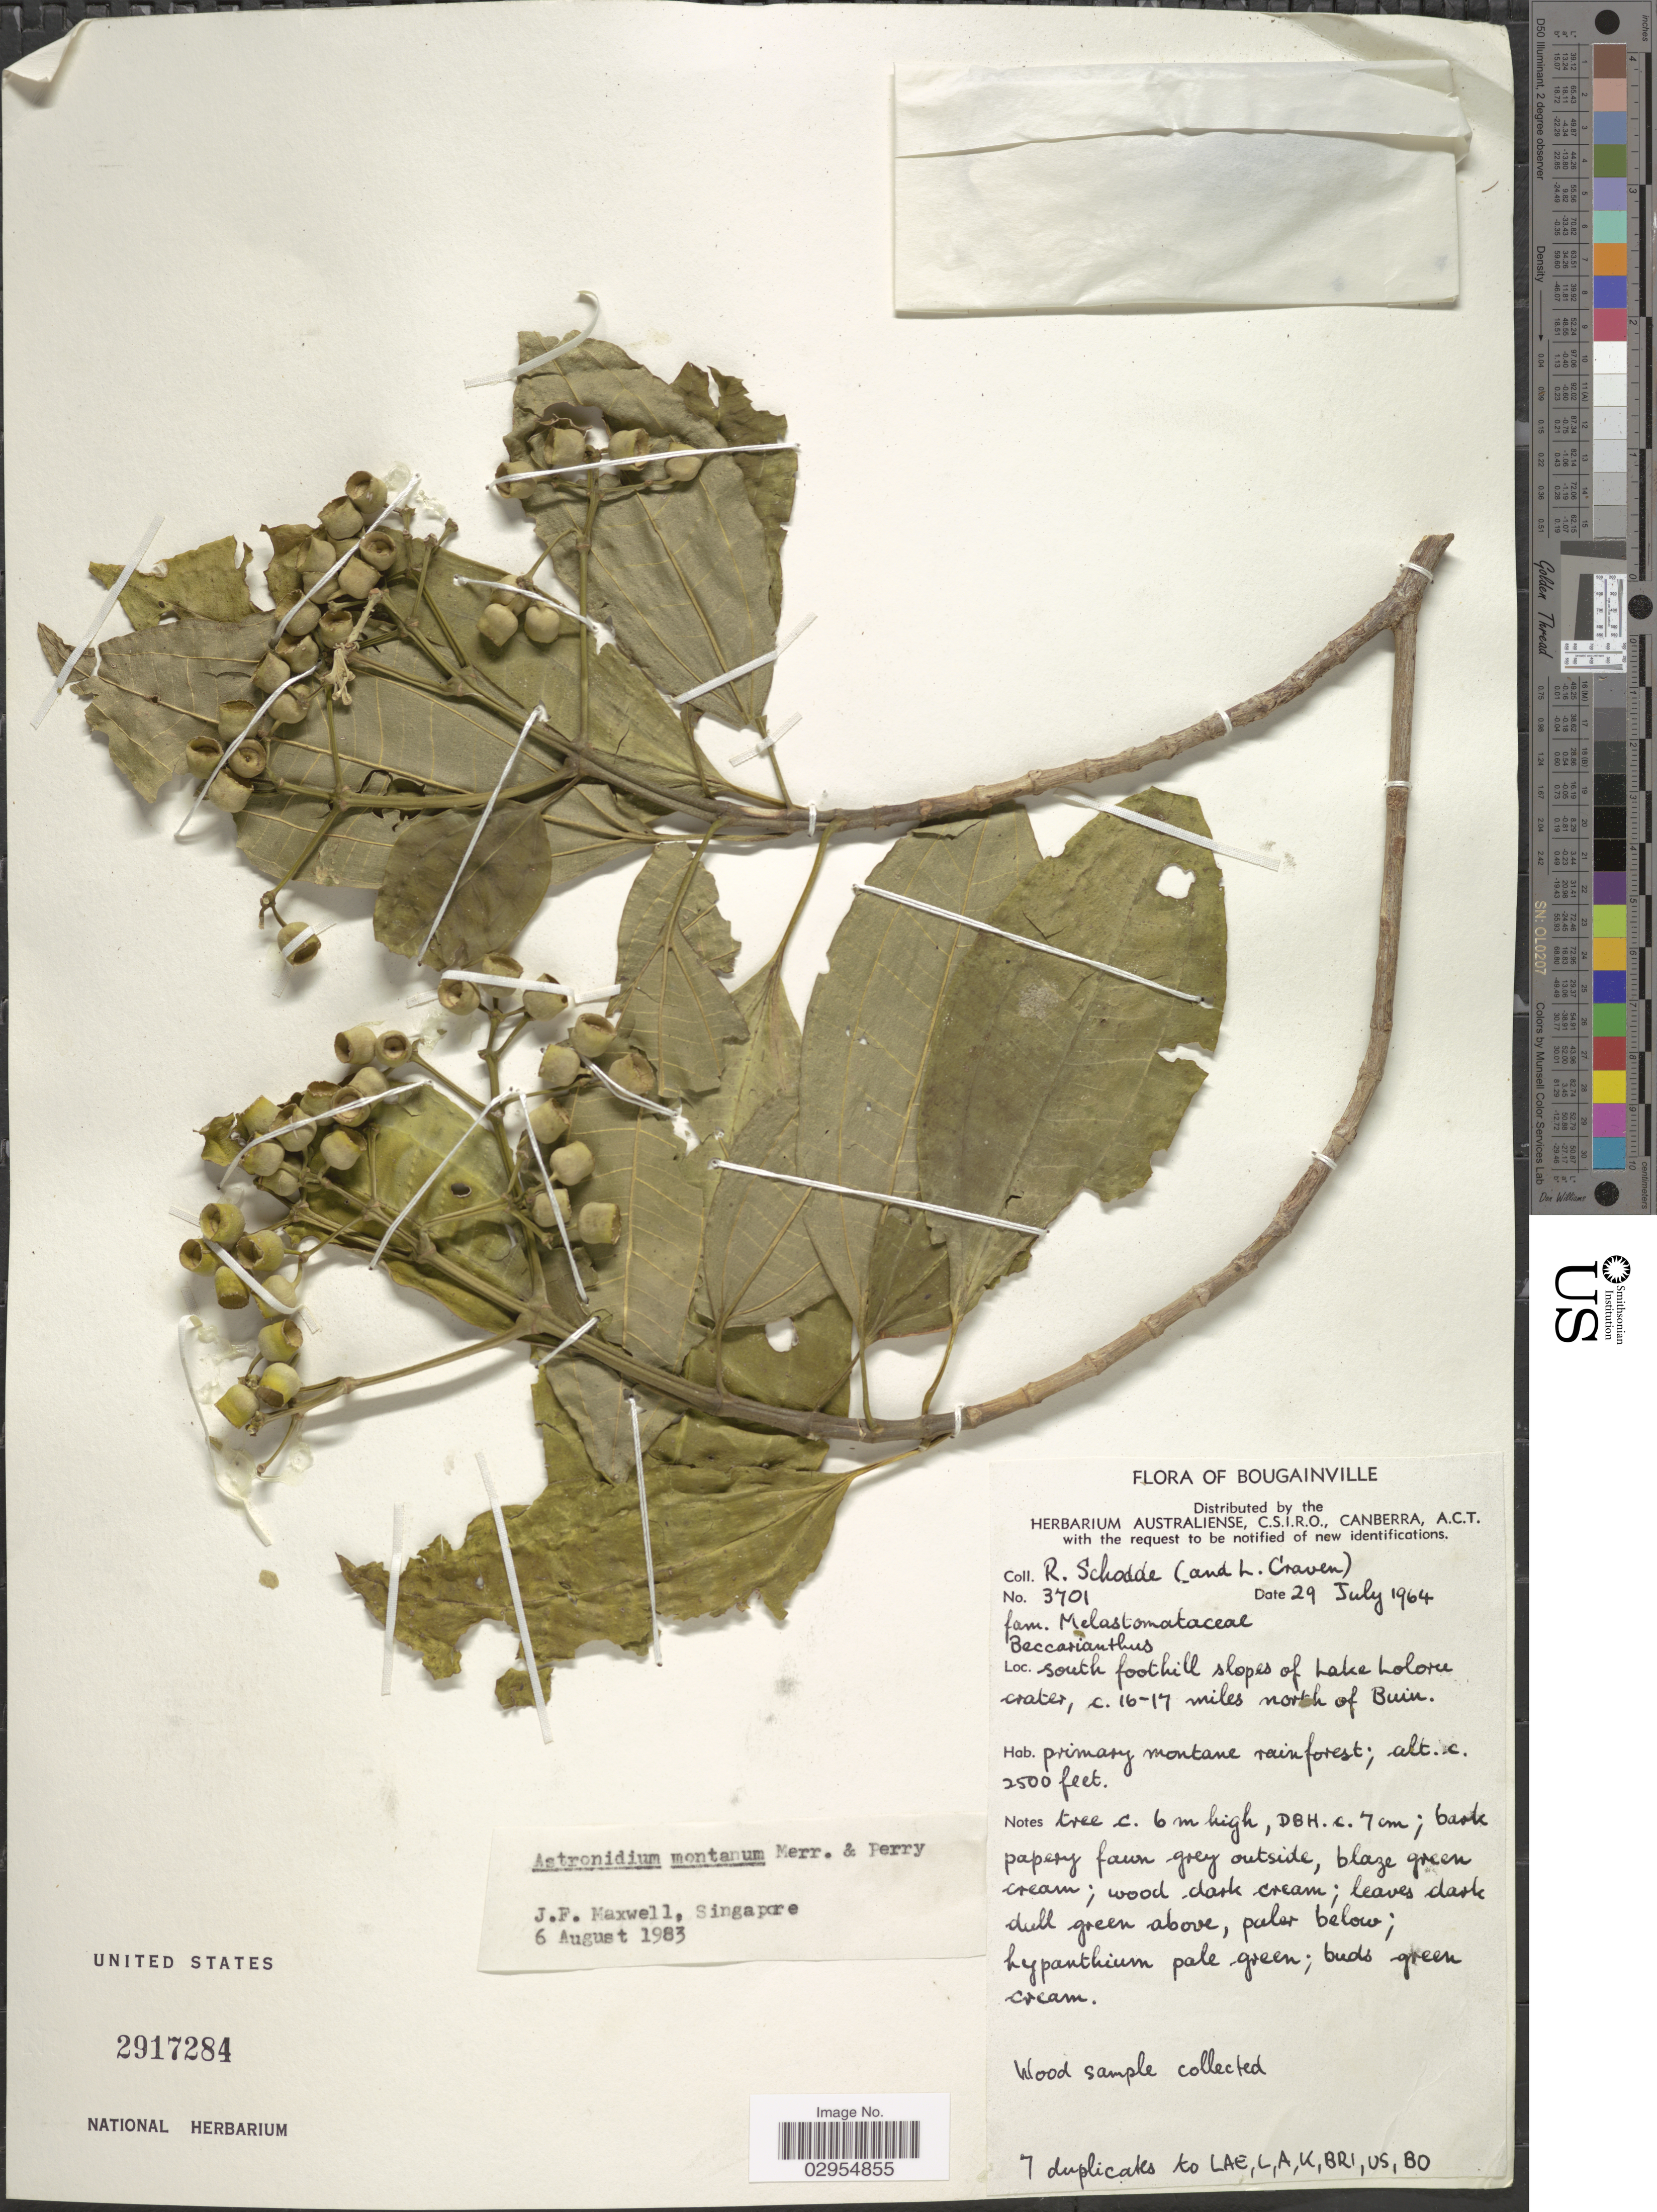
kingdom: Plantae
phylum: Tracheophyta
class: Magnoliopsida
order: Myrtales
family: Melastomataceae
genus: Astronidium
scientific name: Astronidium montanum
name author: Merr. & L.M. Perry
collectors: R. Schodde & L. A. Craven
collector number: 3701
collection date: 1964-07-29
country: Papua New Guinea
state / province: Bougainville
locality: South foothill slopes of Lake Lolore [interpreted] crater, c. 16-17 miles north of Buin.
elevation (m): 762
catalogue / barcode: US 2917284